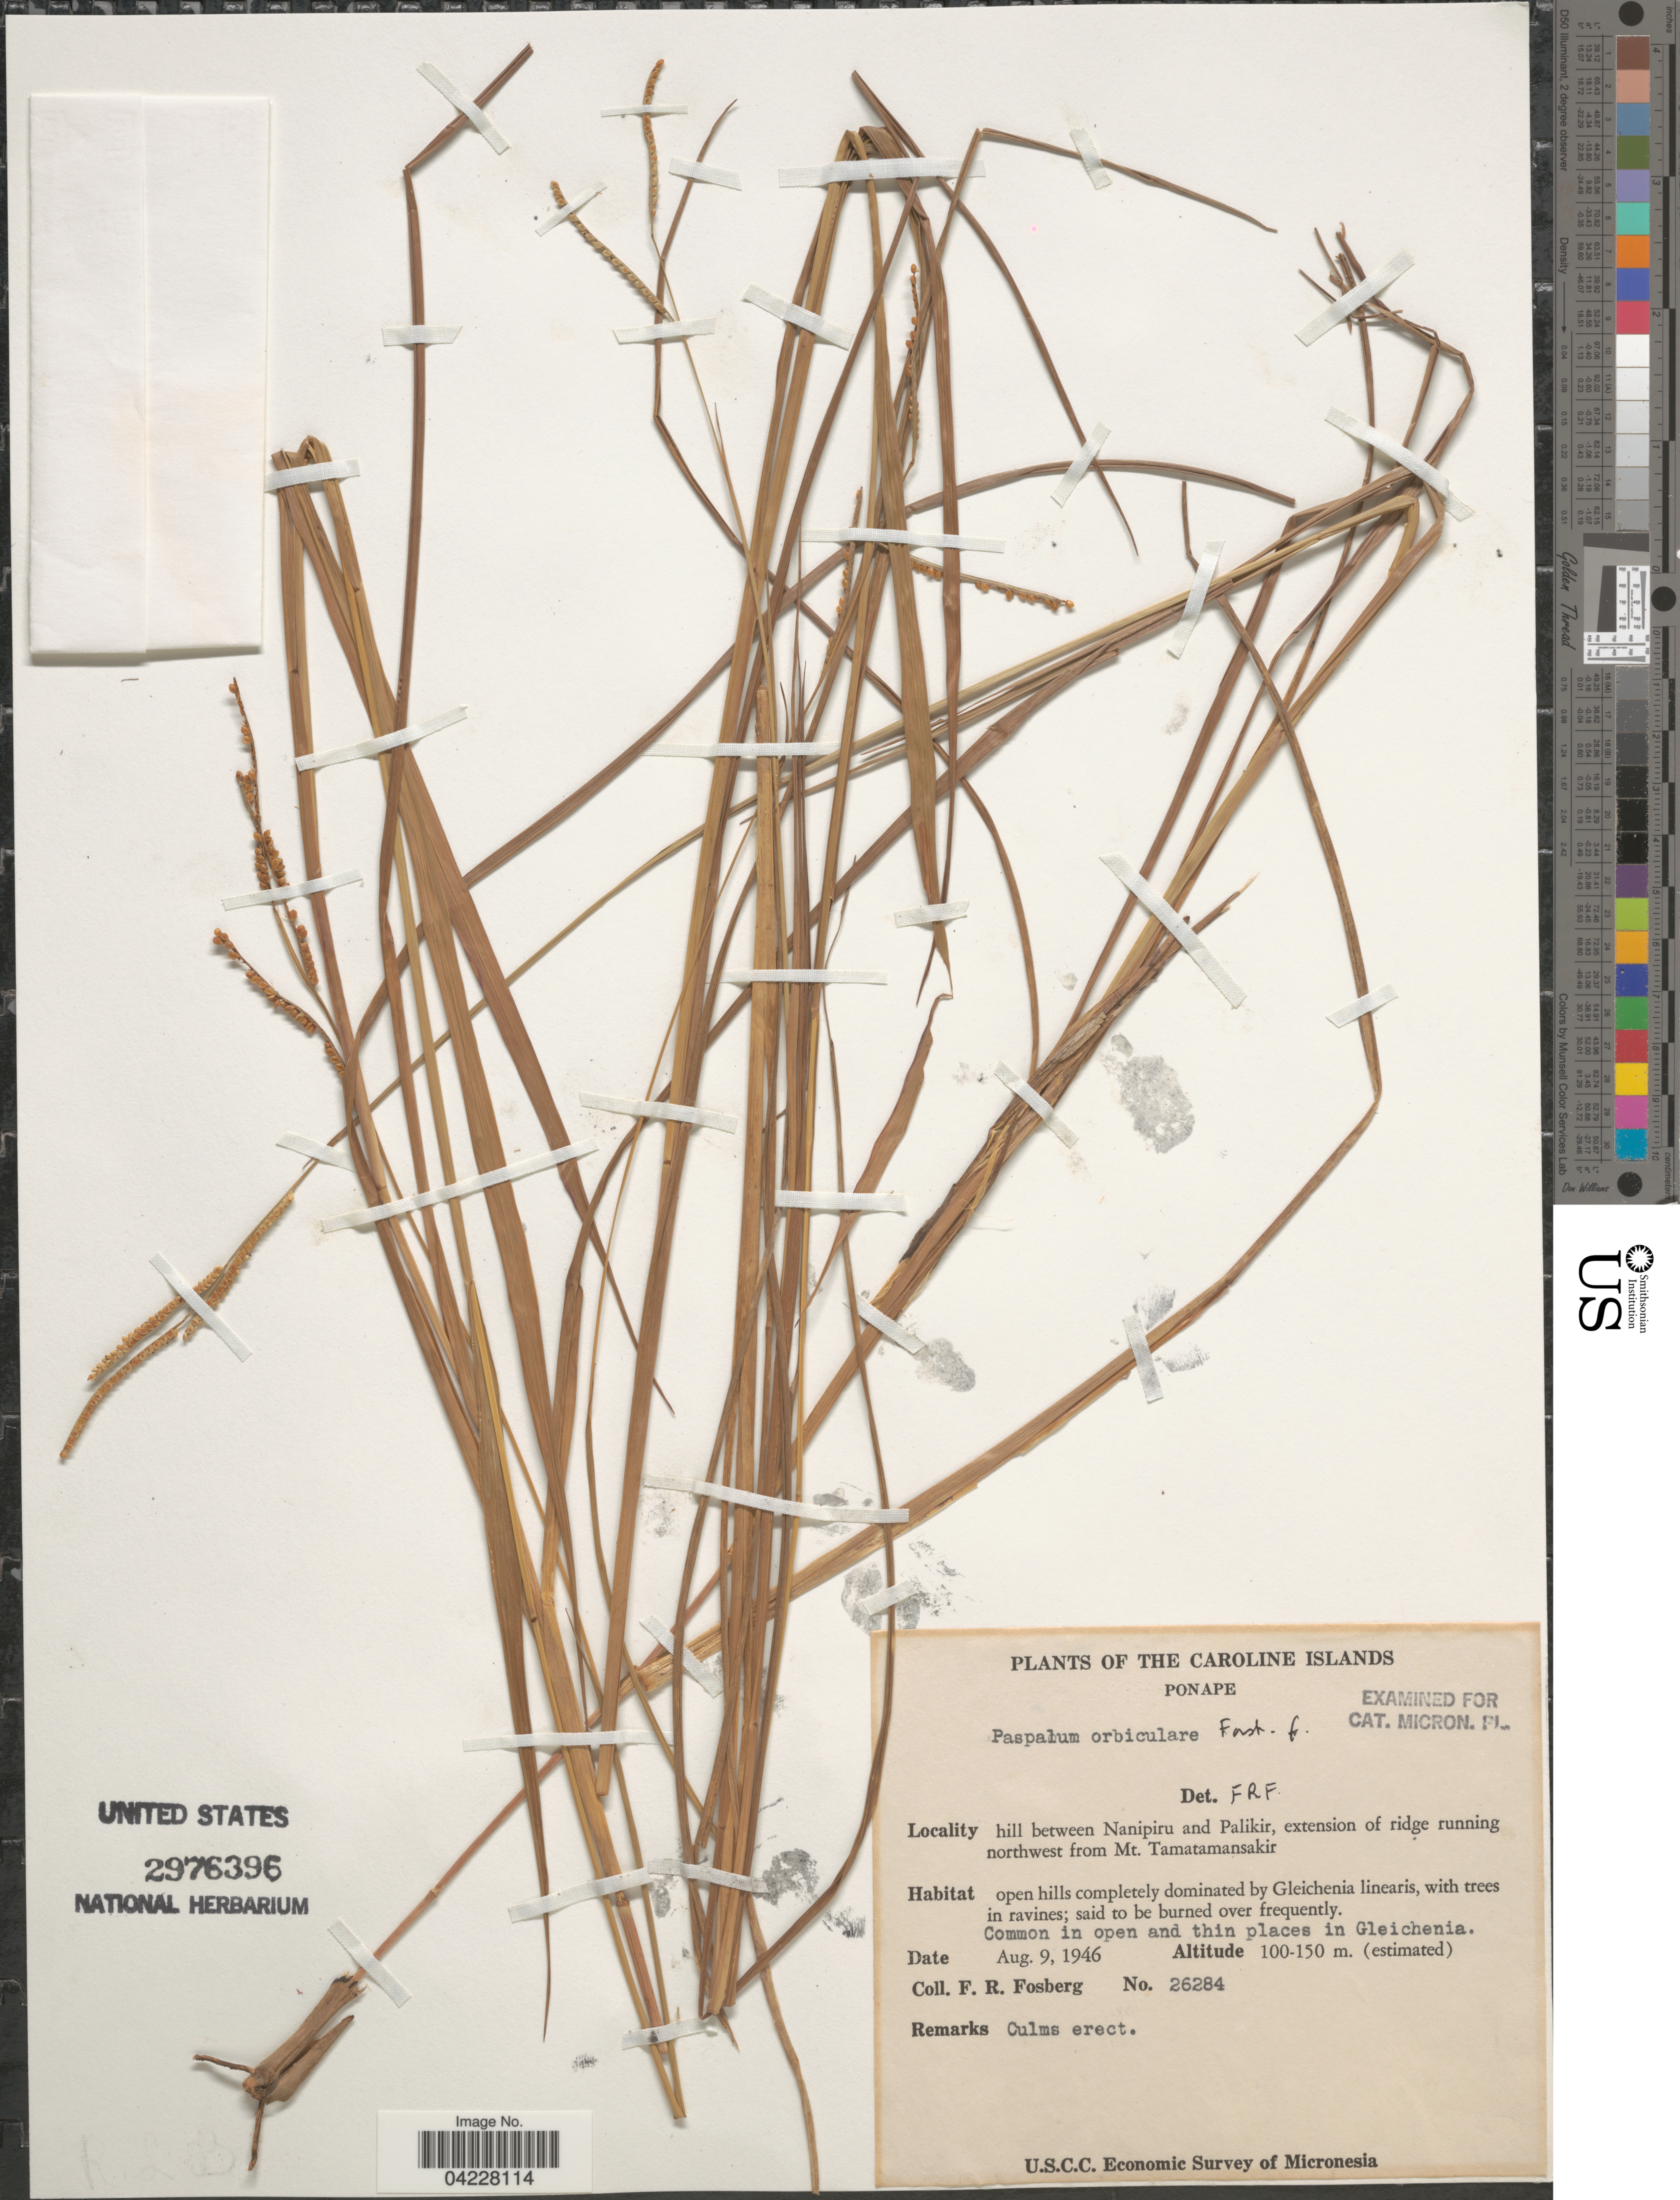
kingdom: Plantae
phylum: Tracheophyta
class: Liliopsida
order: Poales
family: Poaceae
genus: Paspalum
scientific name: Paspalum orbiculare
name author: G. Forst.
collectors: F. R. Fosberg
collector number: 26284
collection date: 1946-08-09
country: Micronesia, Federated States of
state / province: Pohnpei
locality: The Caroline Islands. Ponape. Hill between Nanipiru and Palikir, extension of ridge running northwest from Mt. Tamatamansakir. U.S.C.C. Economic Survey of Micronesia.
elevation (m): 100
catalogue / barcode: US 2976396